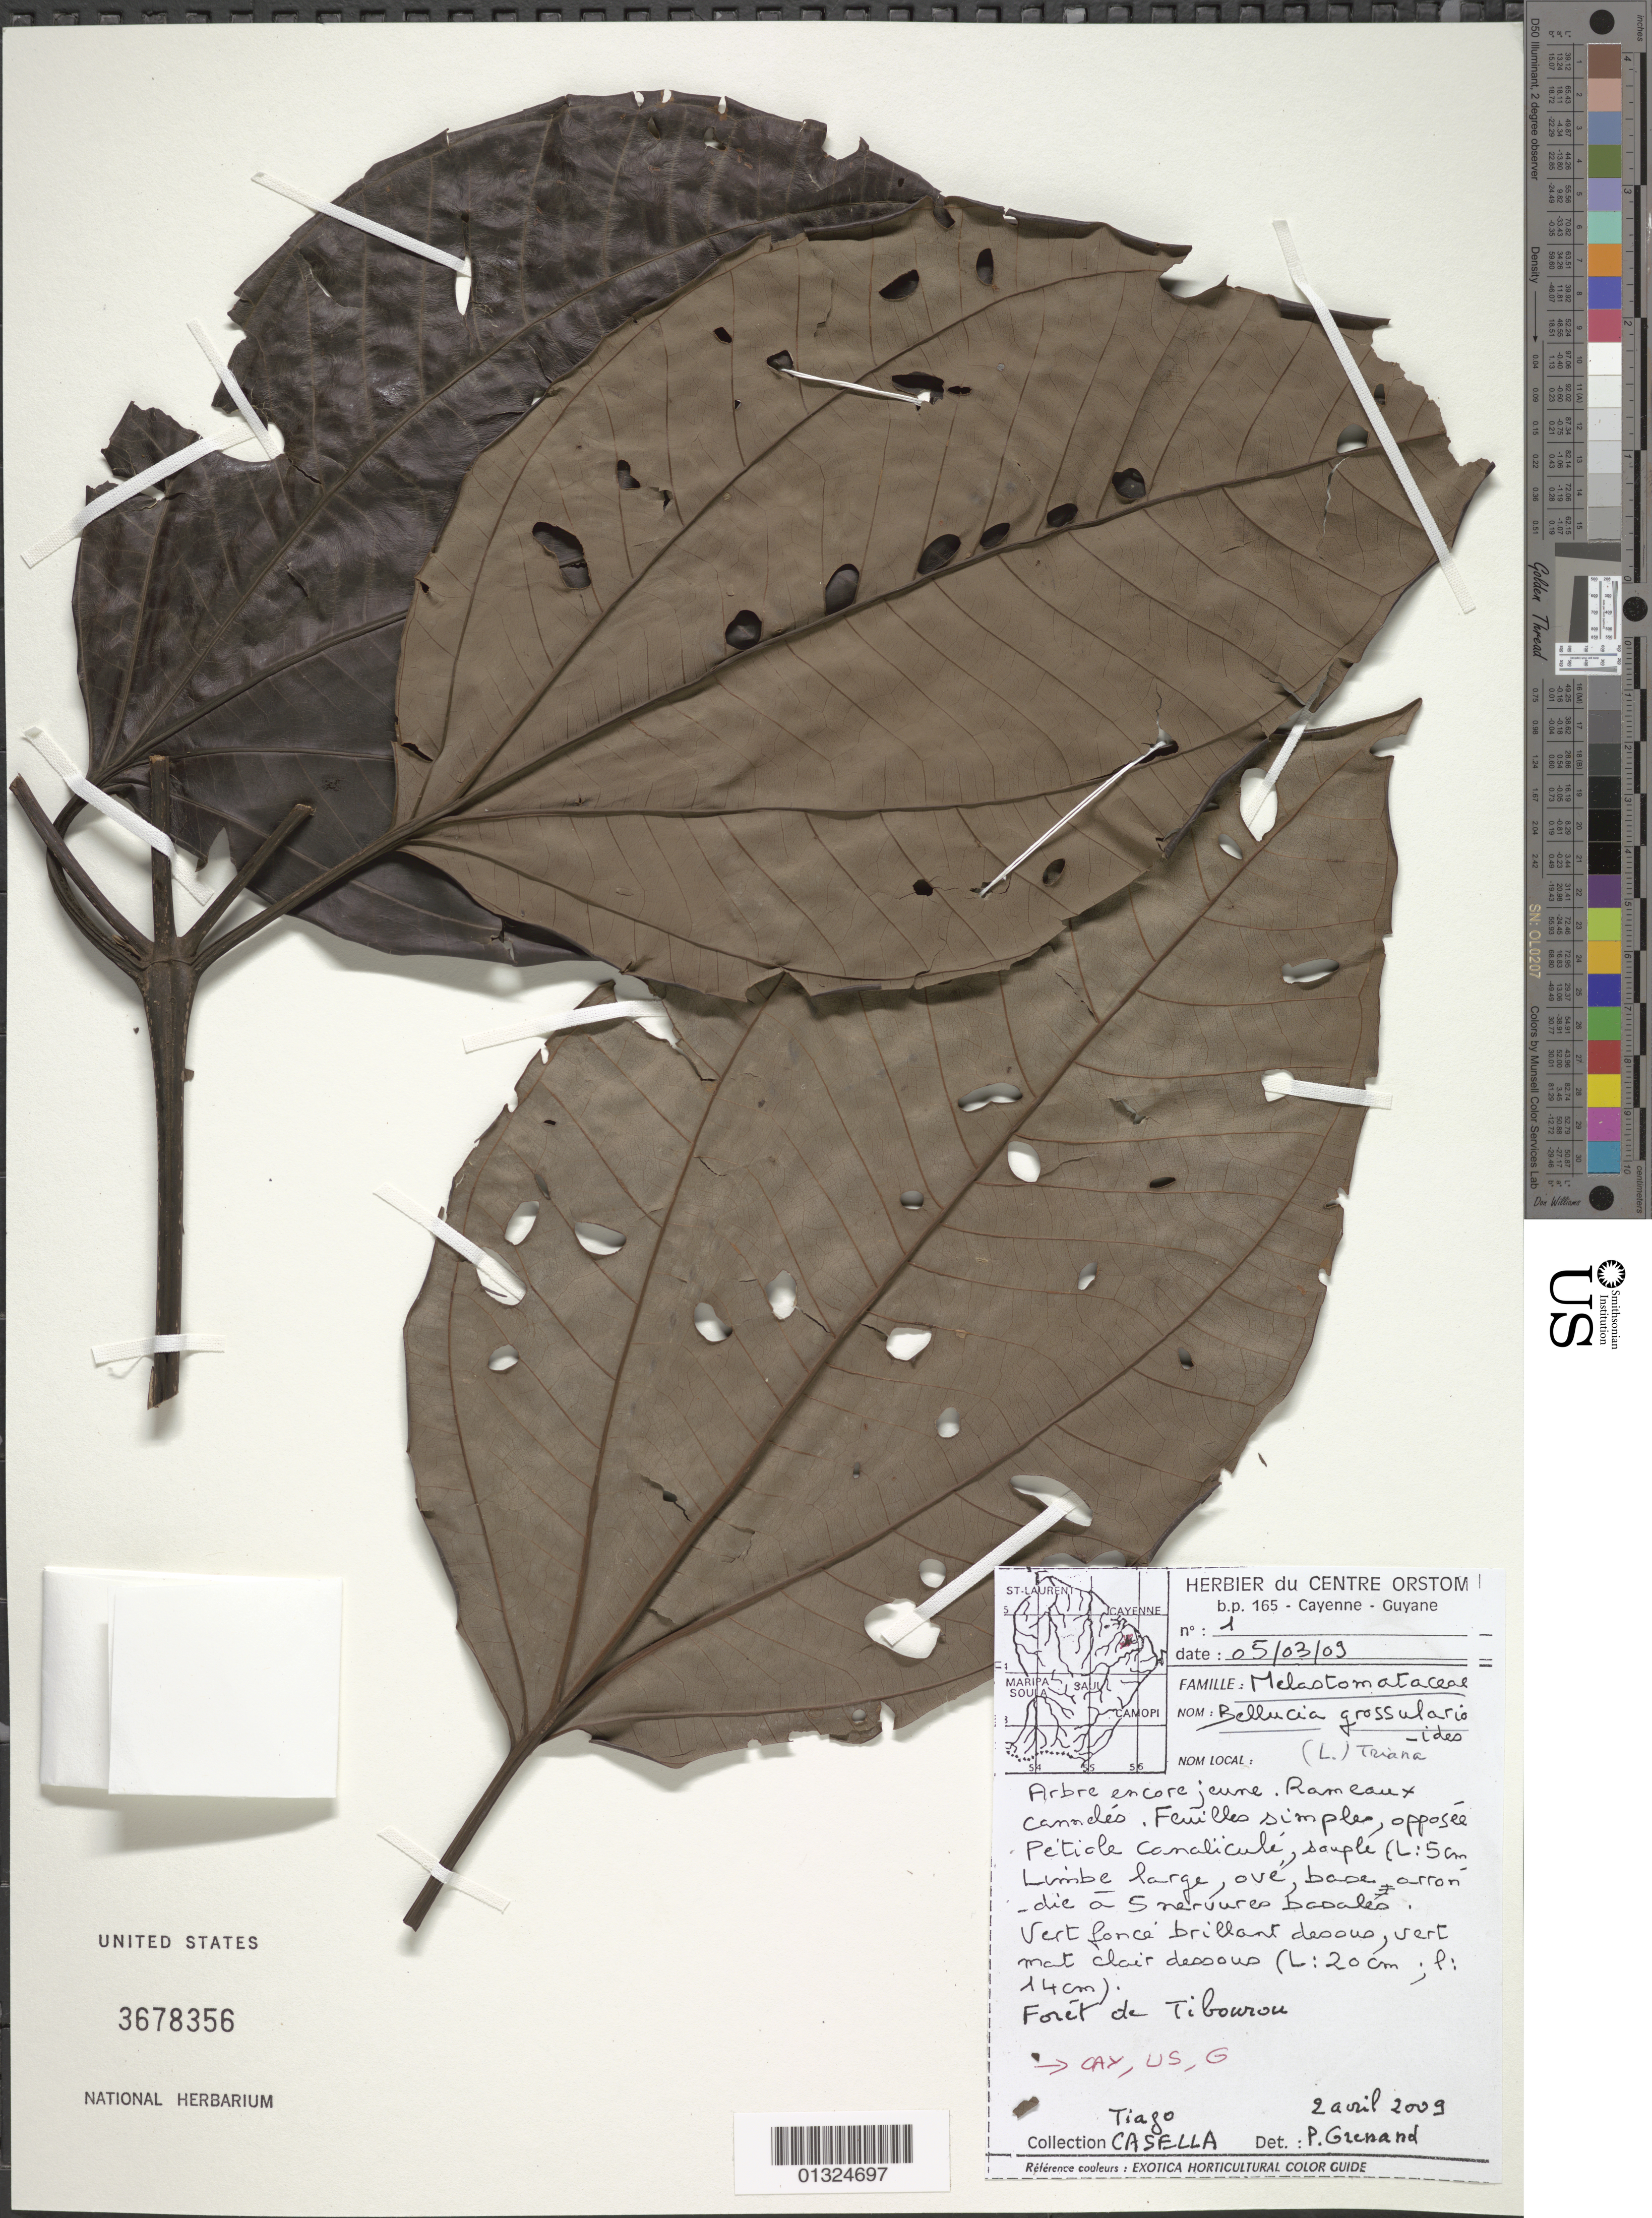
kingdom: Plantae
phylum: Tracheophyta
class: Magnoliopsida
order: Myrtales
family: Melastomataceae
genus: Bellucia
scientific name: Bellucia grossularioides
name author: (L.) Triana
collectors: T. Casella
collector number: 1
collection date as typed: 2 April 2009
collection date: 2009-04-02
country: French Guiana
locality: Foret de Tibourou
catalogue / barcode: US 3678356